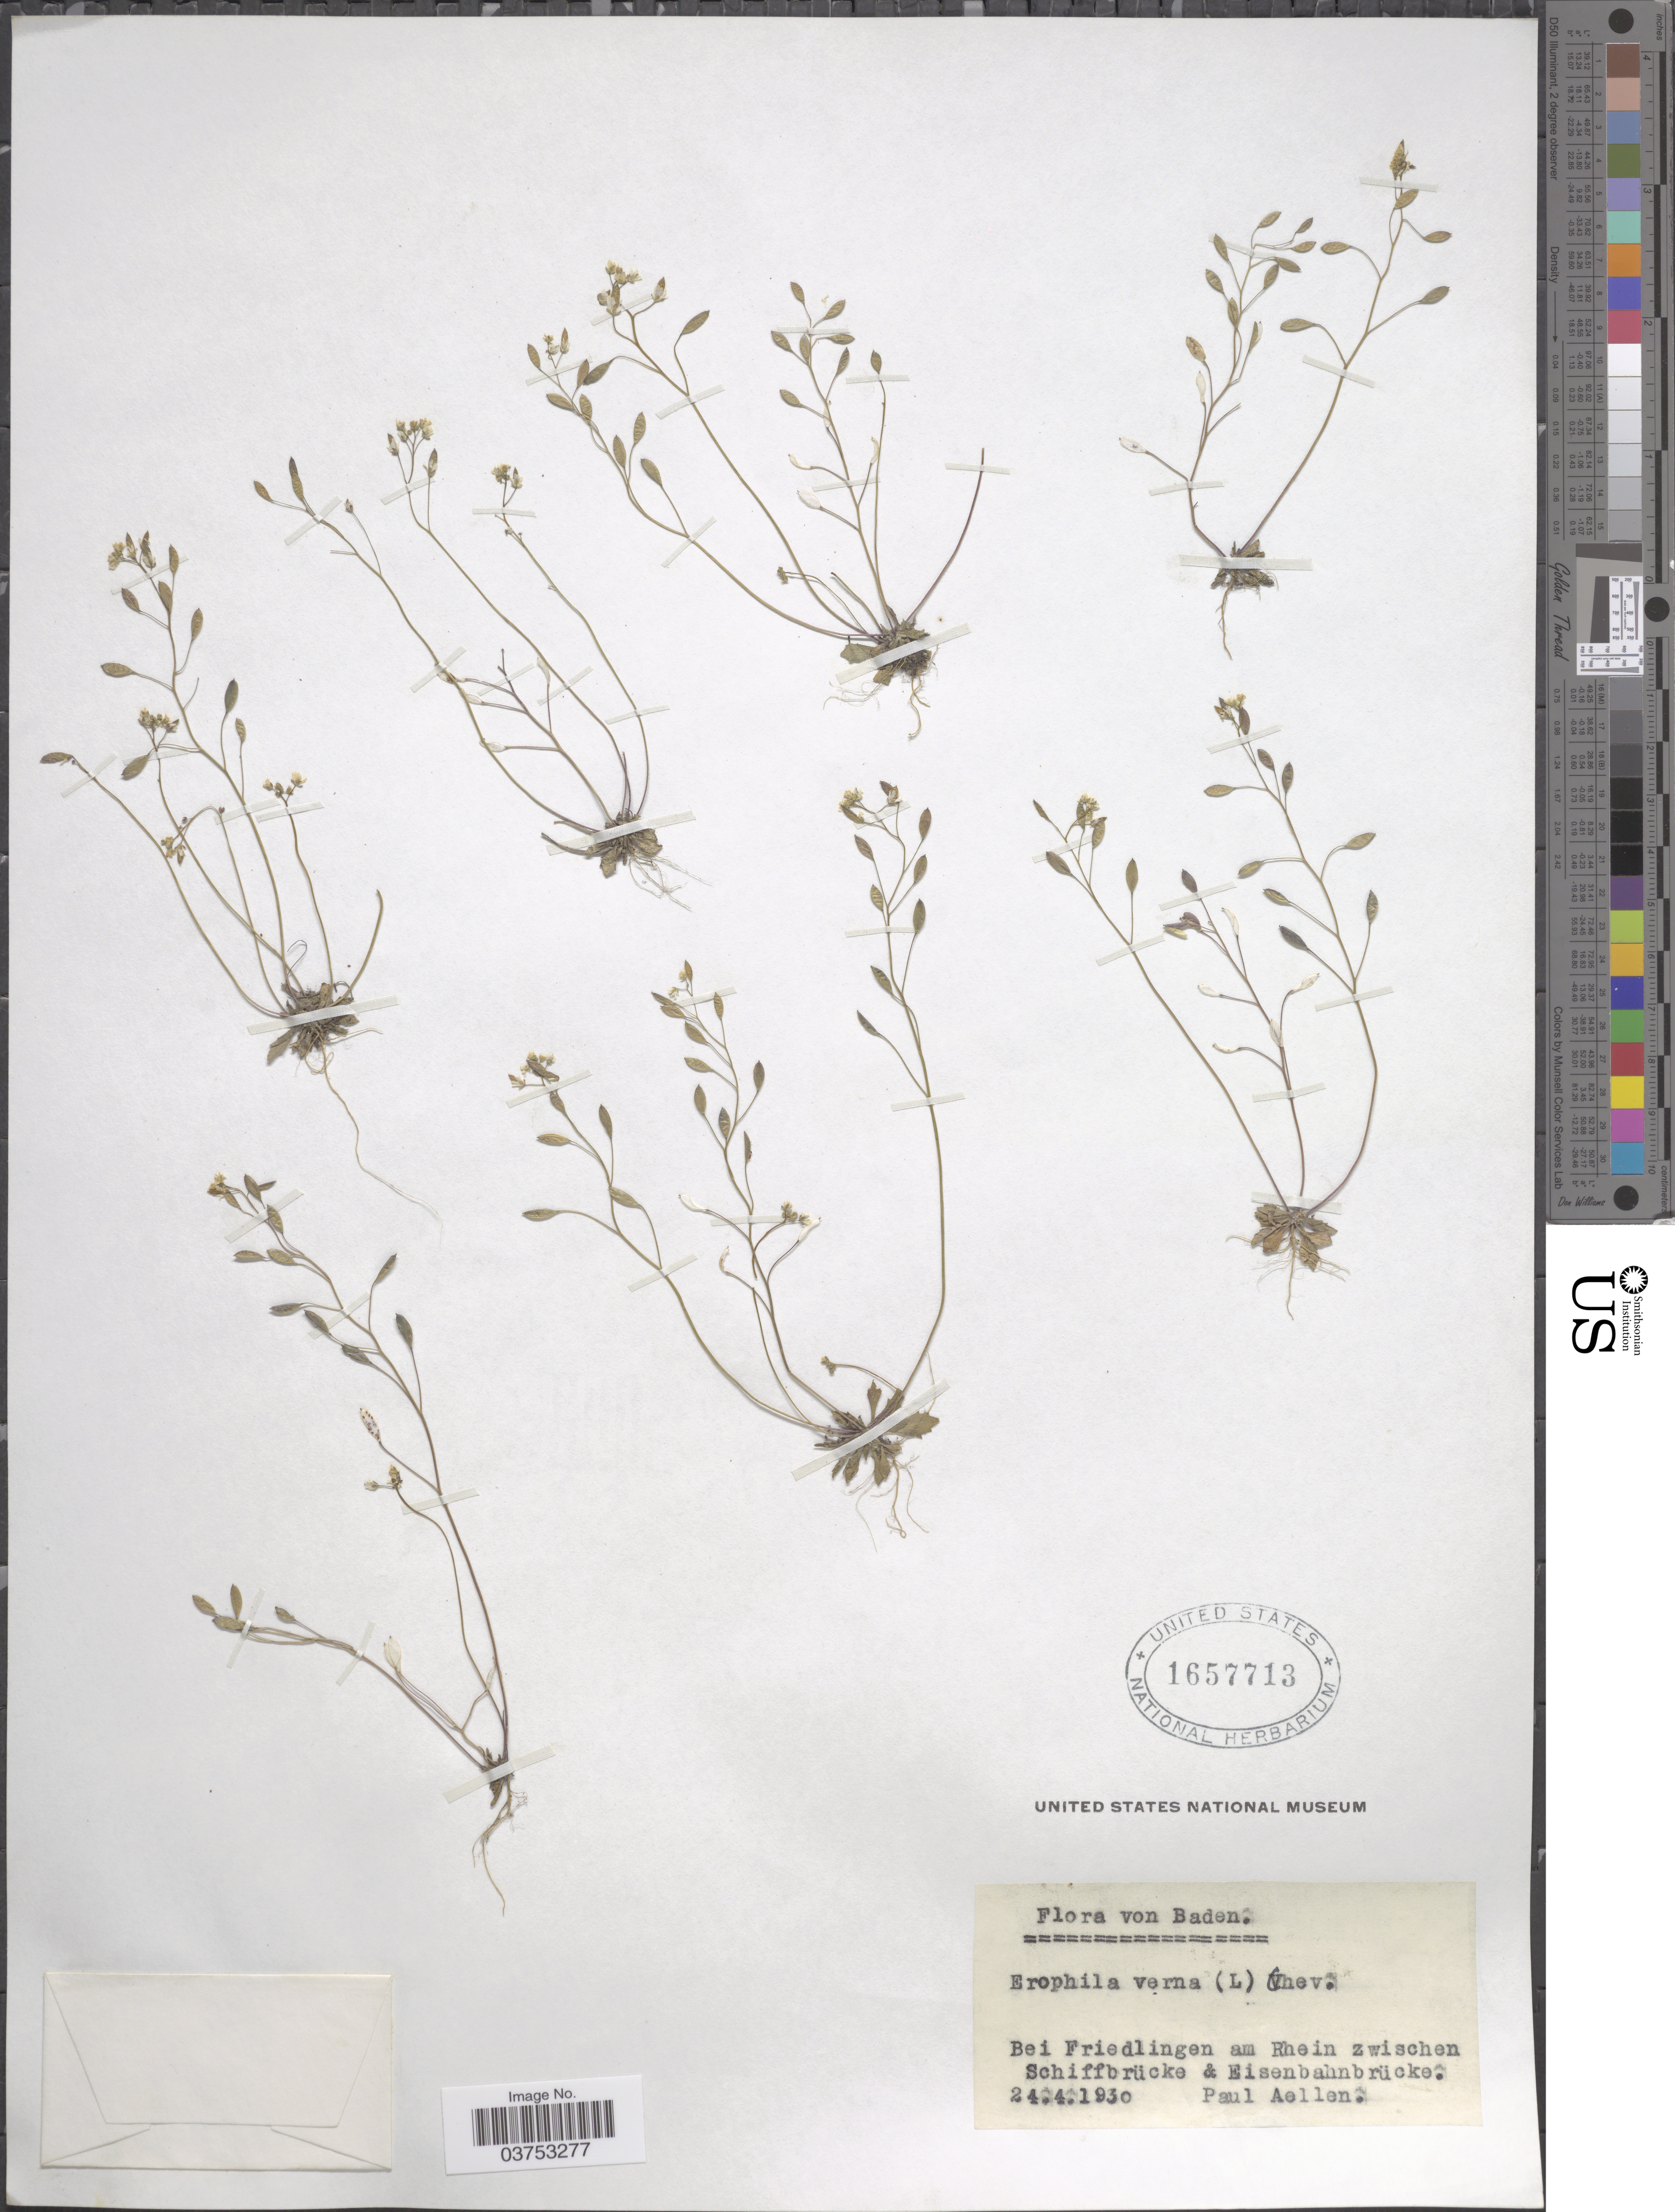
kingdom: Plantae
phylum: Tracheophyta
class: Magnoliopsida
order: Brassicales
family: Brassicaceae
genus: Draba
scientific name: Draba verna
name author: L.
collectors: P. Aellen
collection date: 1930-04-24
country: Germany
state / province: Baden-Württemberg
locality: Baden. Bei Friedlingen am Rhein zwischen Shiffbrücke & Eisenbahnbrücke.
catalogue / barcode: US 1657713